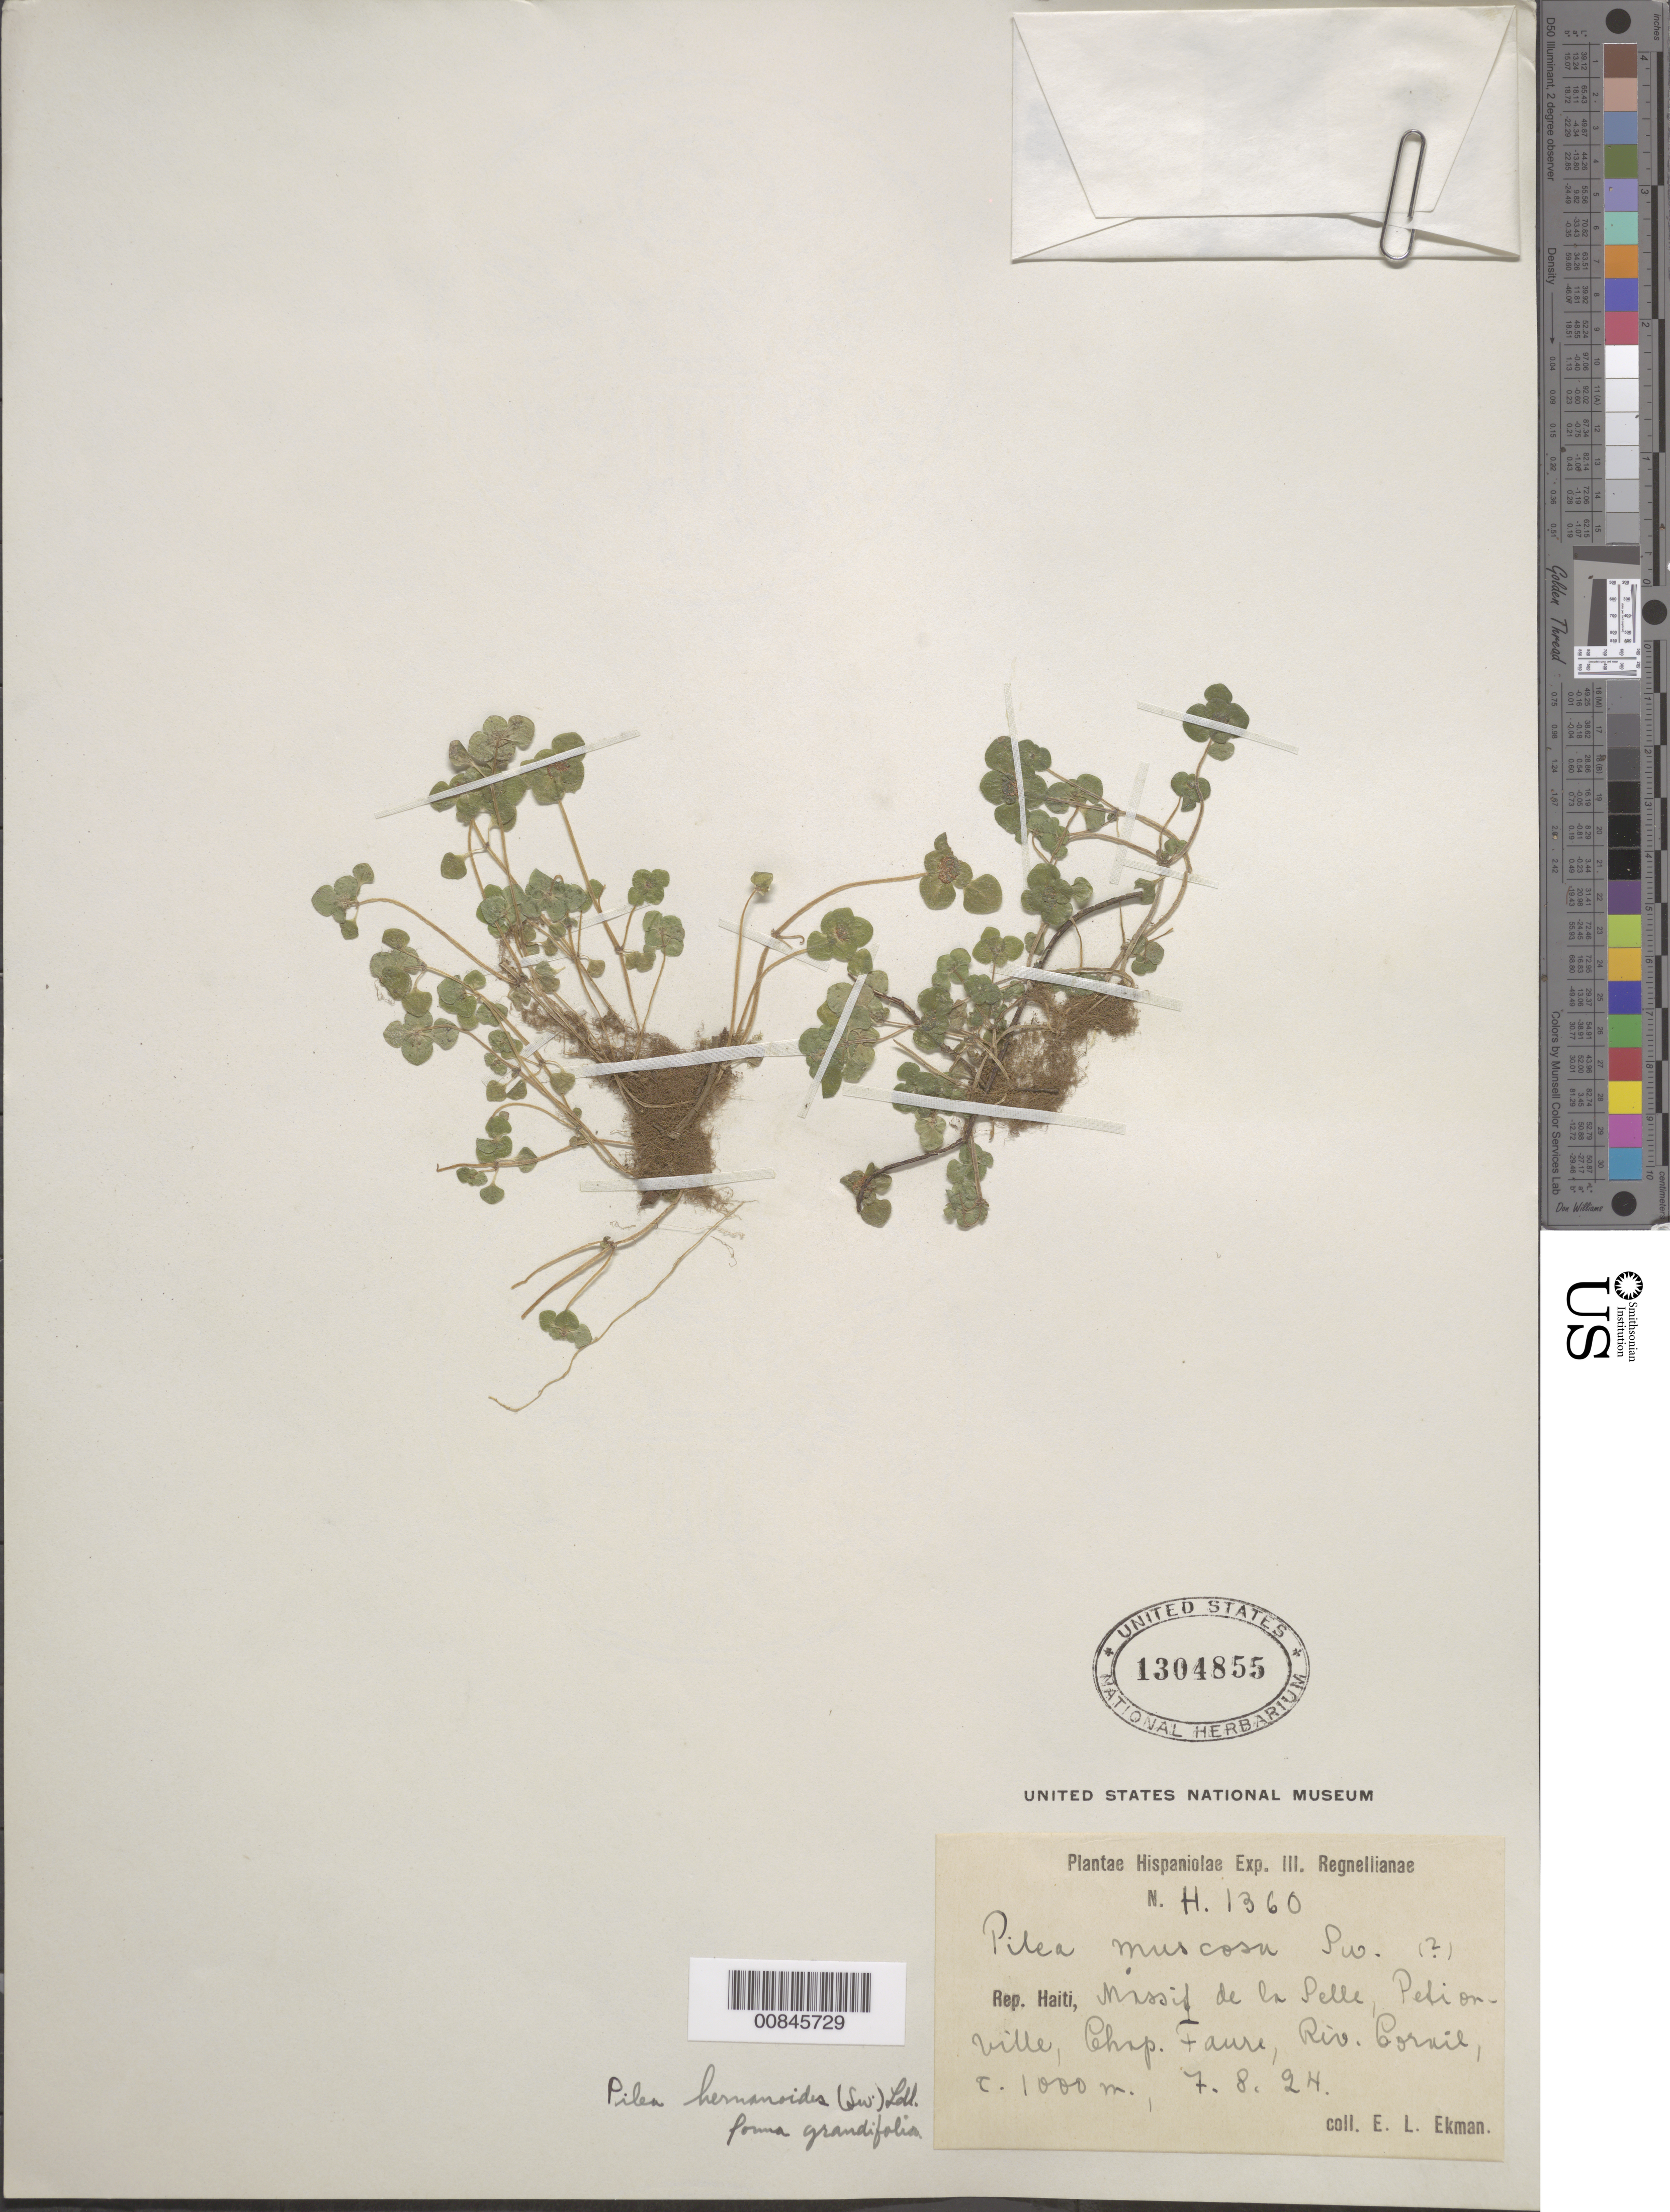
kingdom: Plantae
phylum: Tracheophyta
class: Magnoliopsida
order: Rosales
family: Urticaceae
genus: Pilea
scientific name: Pilea herniarioides f. grandifolia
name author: (Sw.) Lindl.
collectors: E. L. Ekman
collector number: H 1360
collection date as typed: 07 Aug 1924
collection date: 1924-08-07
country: Haiti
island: Hispaniola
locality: Massif de la Selle, Pétionville, Chap. Faure, Riv. "Cornil".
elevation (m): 1000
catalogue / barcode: US 1304855